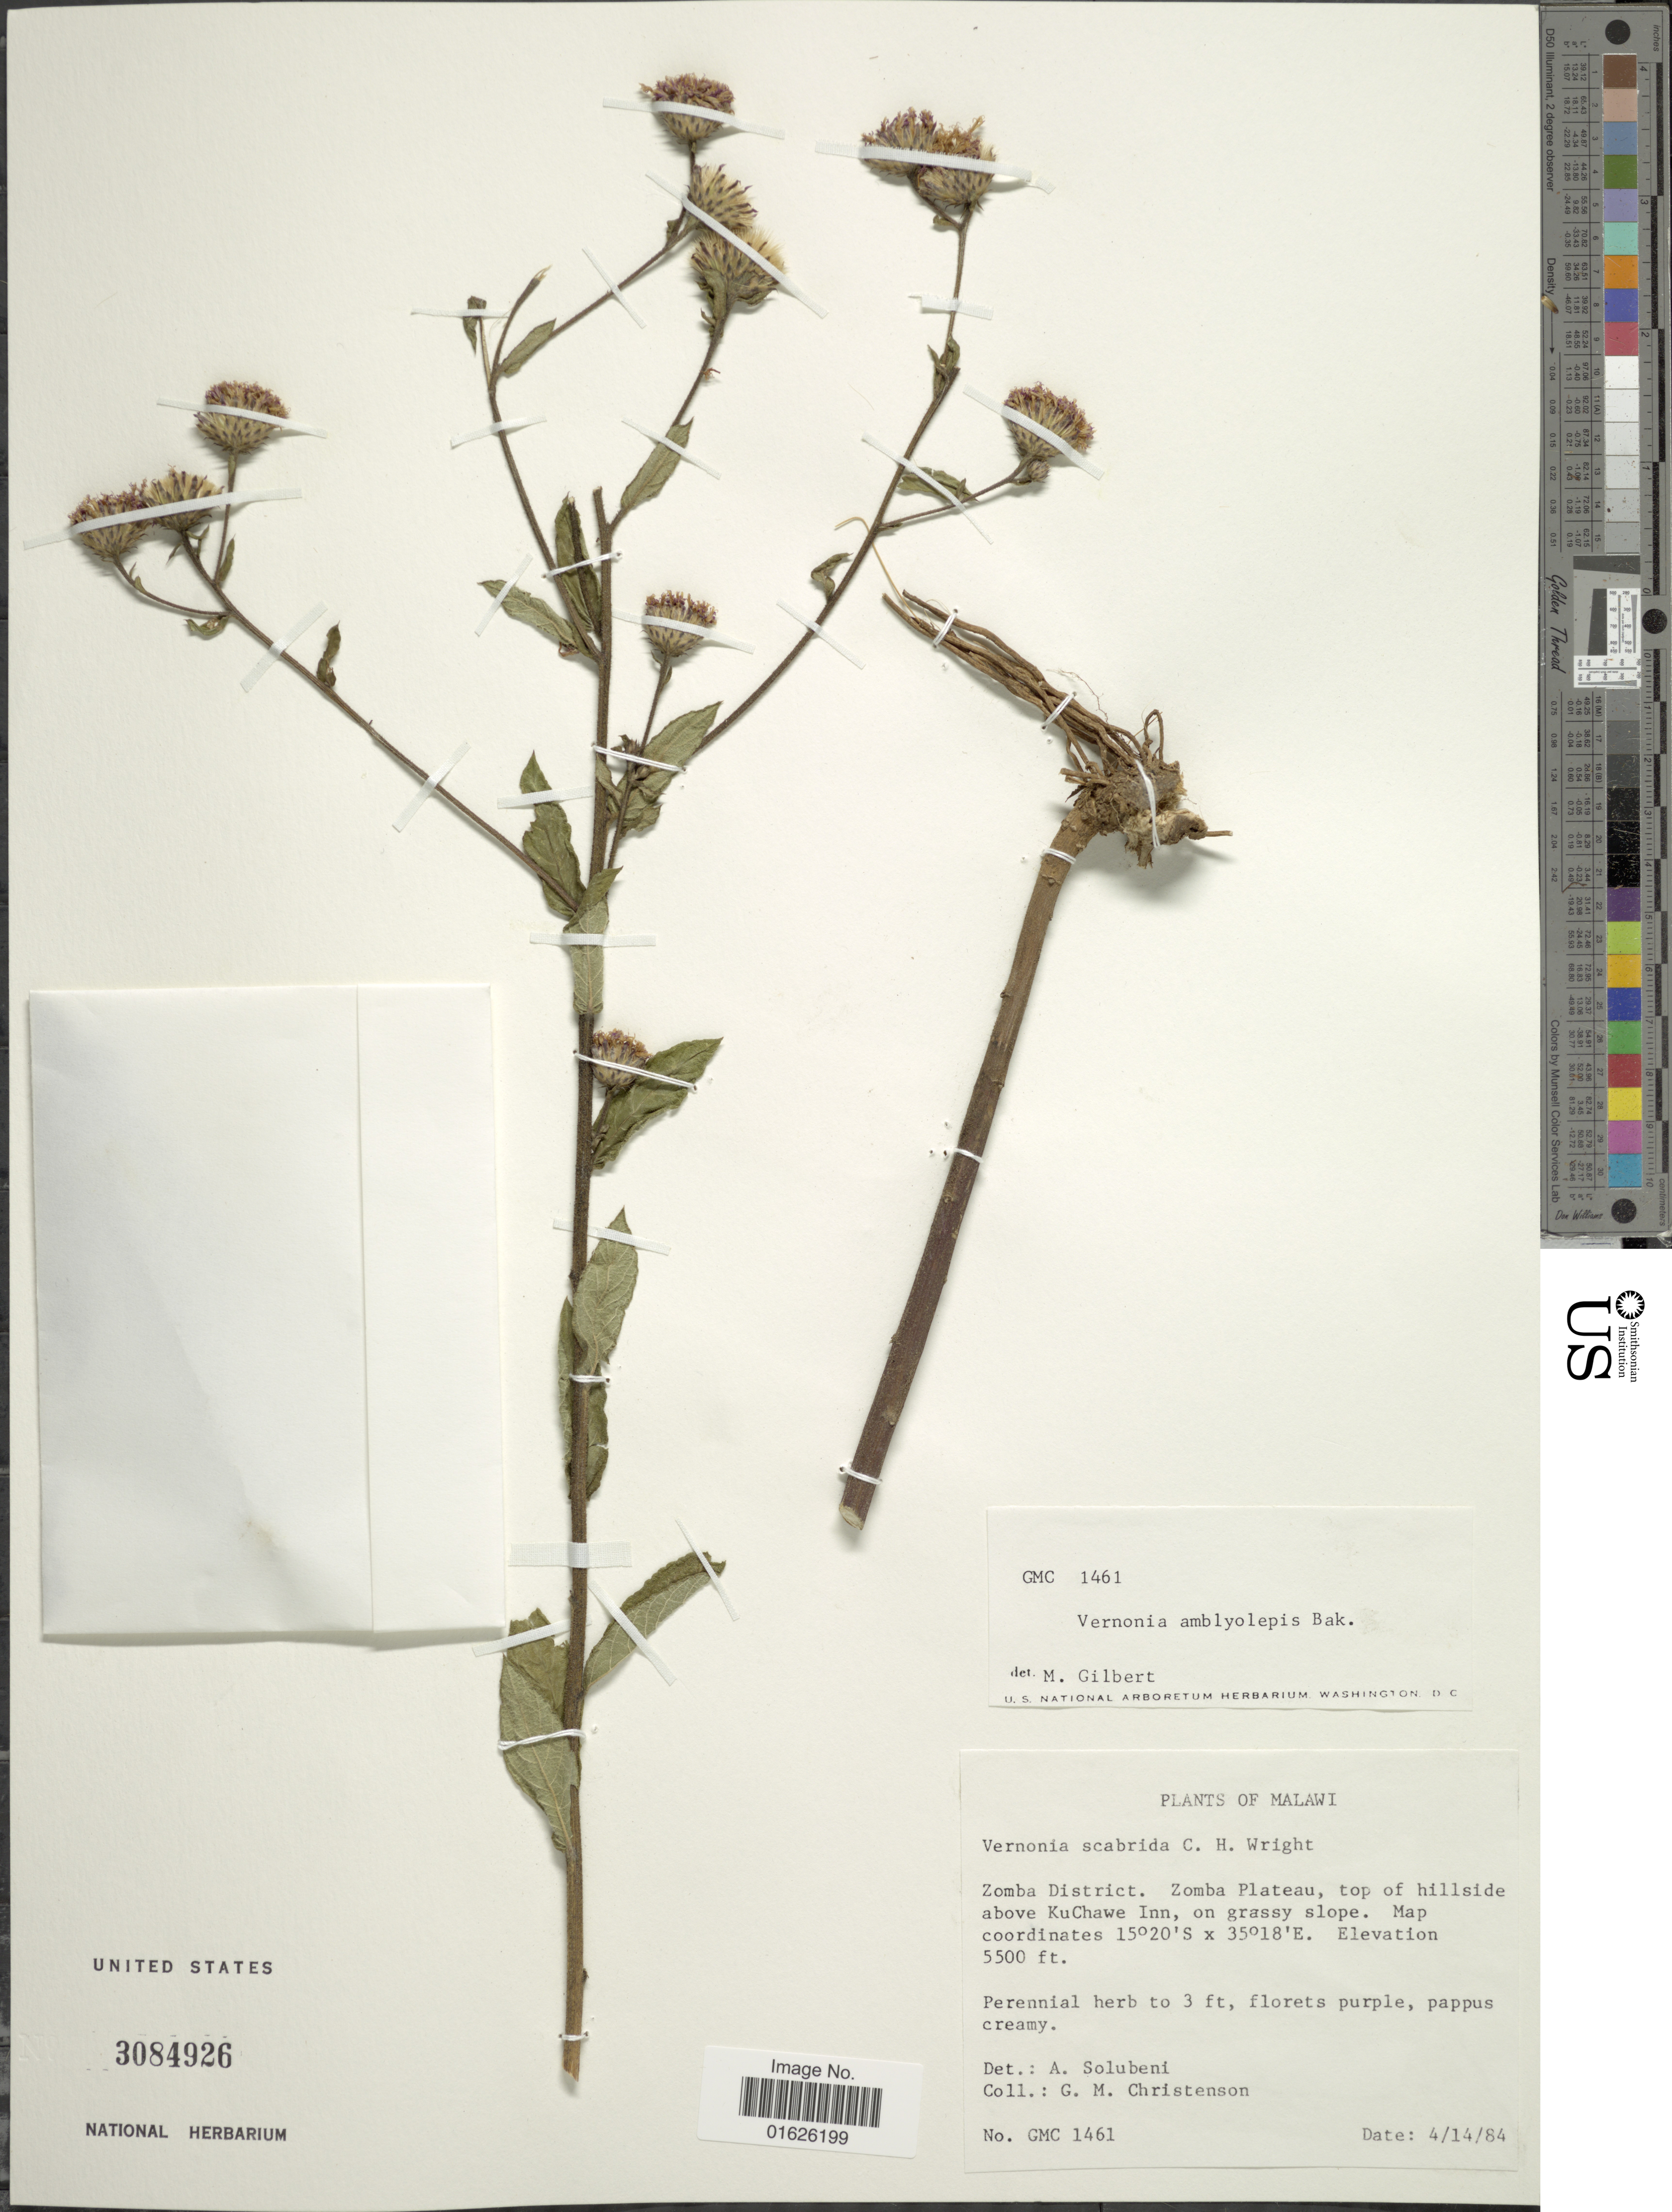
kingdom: Plantae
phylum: Tracheophyta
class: Magnoliopsida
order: Asterales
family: Asteraceae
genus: Nothovernonia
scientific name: Nothovernonia amblyolepis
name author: (Baker) H. Rob. & V.A. Funk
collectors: G. Christenson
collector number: GMC 1461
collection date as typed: Transcribed d/m/y: 14/4/84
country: Malawi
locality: Zomba District, Zomba Plateau, top of hillside above KuChawe Inn, on grasy slope.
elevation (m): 1676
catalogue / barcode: US 3084926